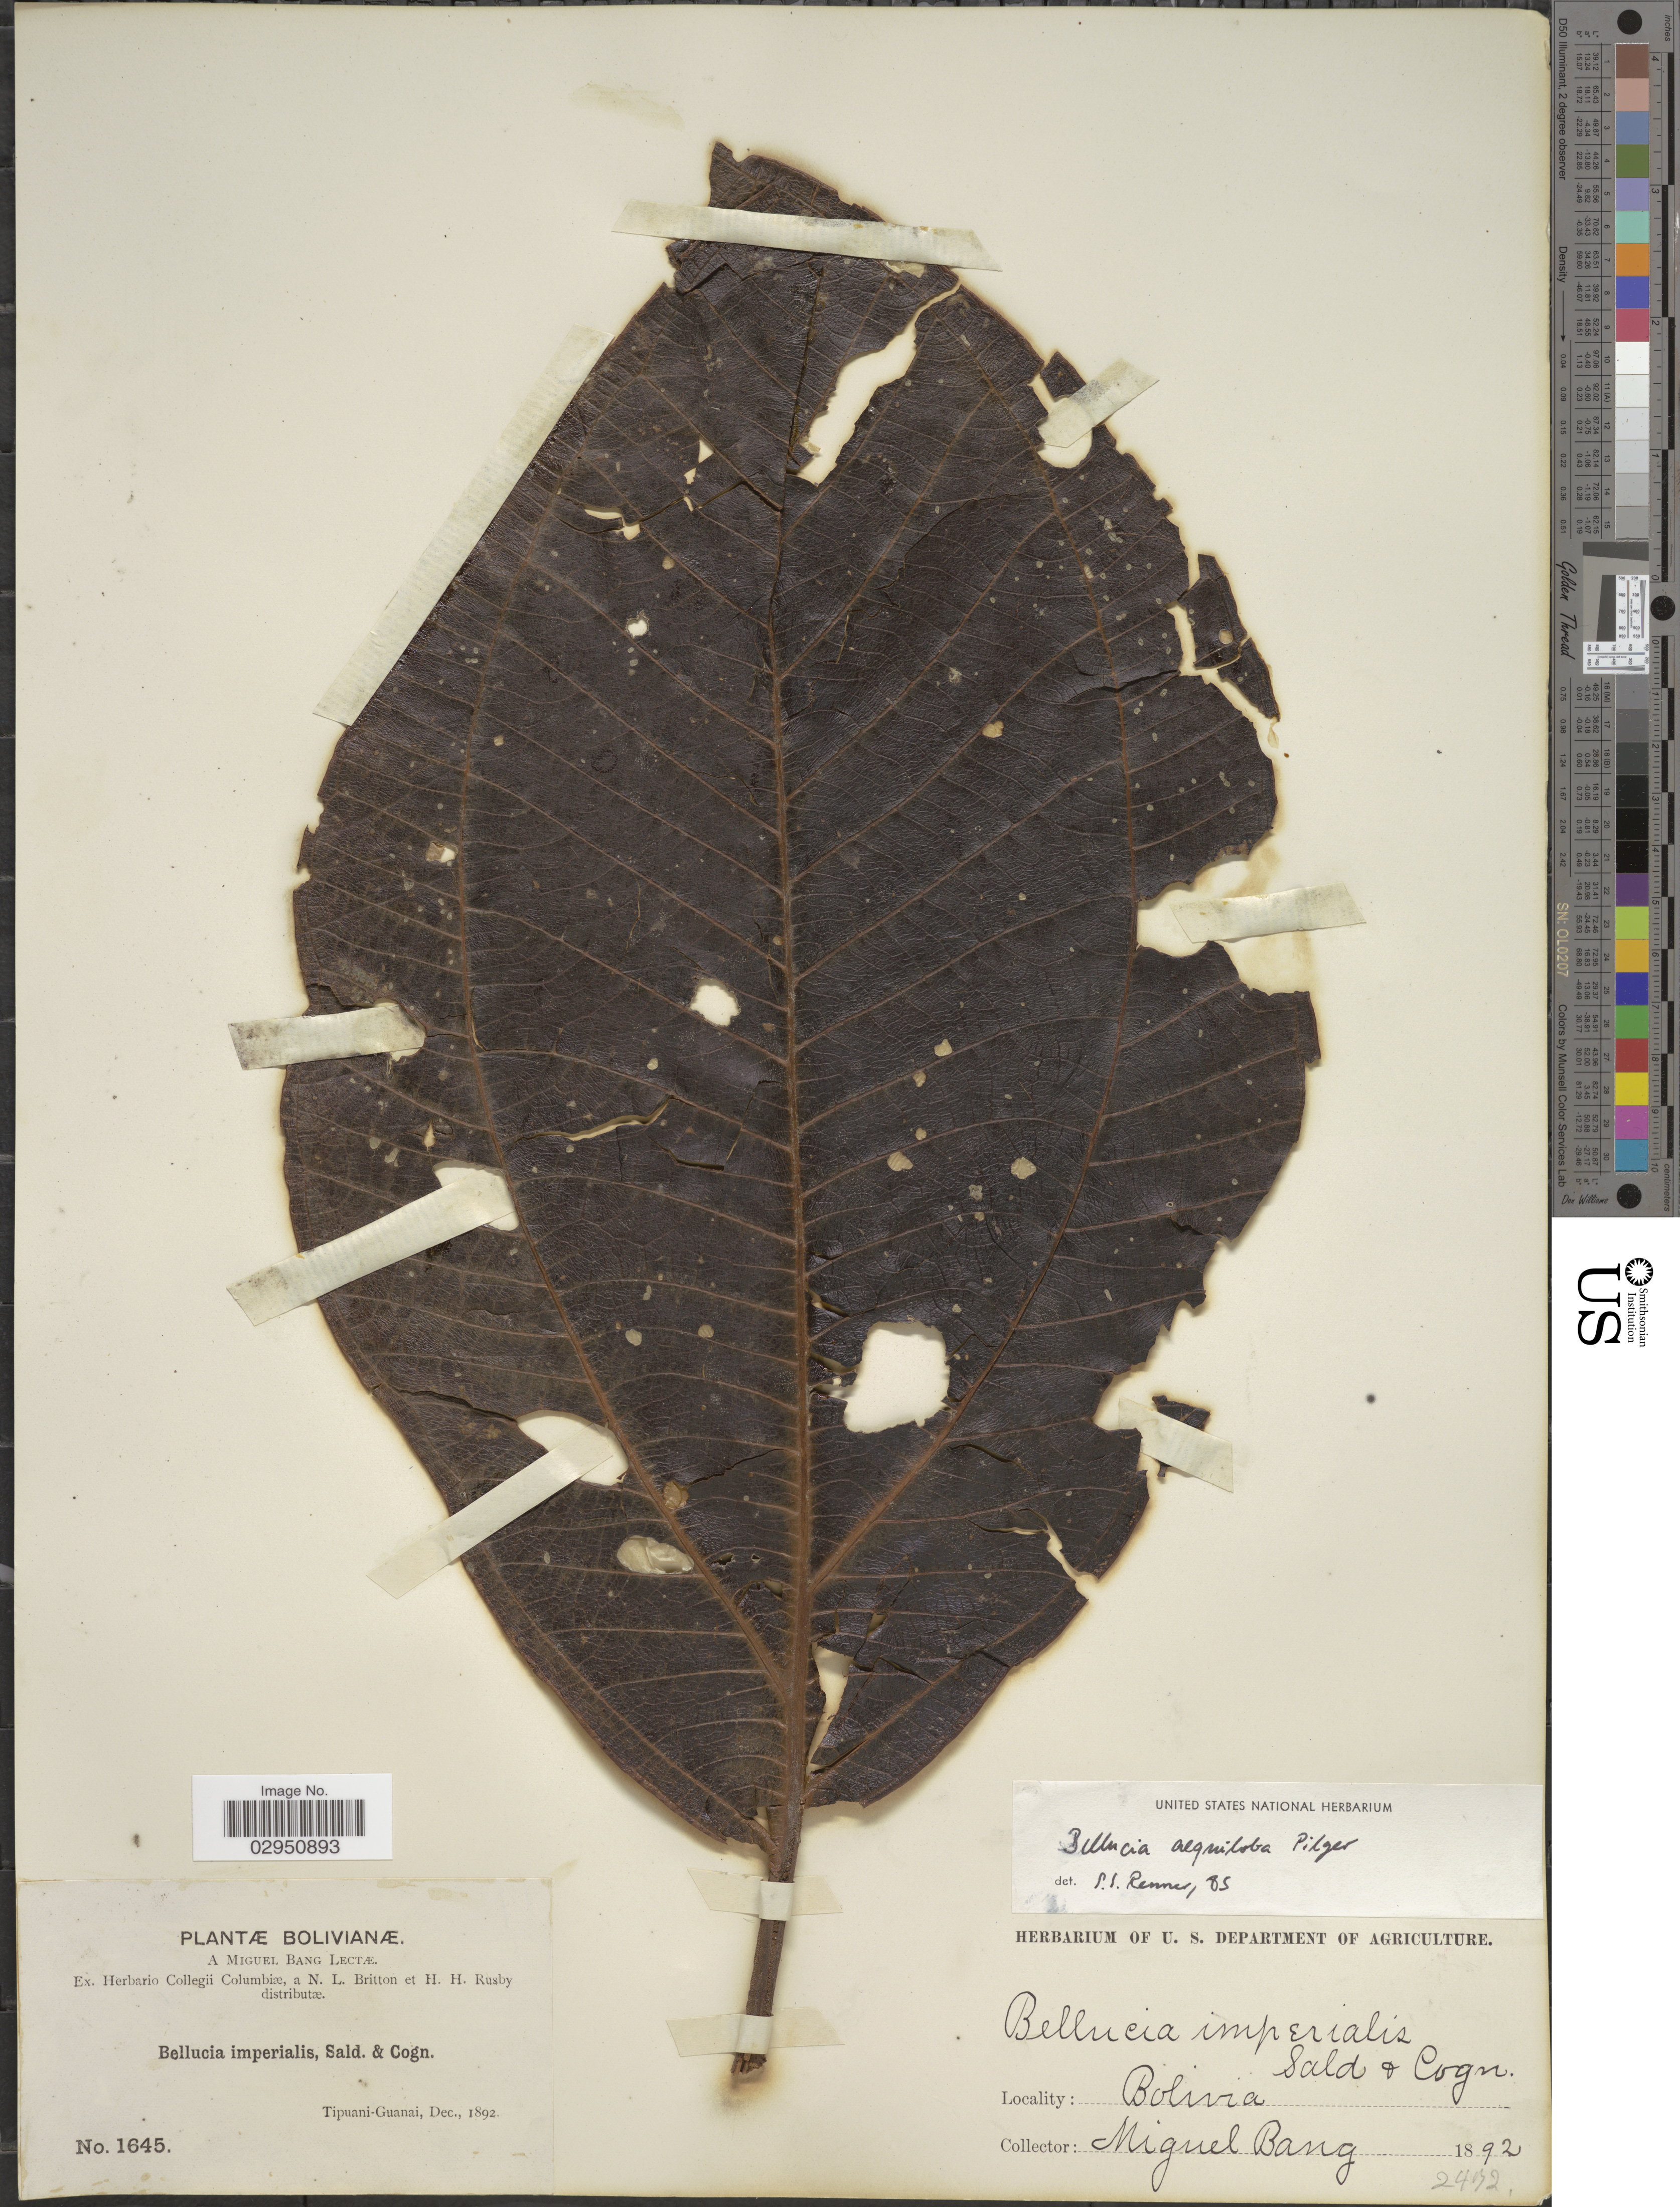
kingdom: Plantae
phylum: Tracheophyta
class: Magnoliopsida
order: Myrtales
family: Melastomataceae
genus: Bellucia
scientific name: Bellucia aequiloba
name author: Pilg.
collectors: M. Bang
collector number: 1645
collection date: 1892-12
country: Bolivia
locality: Tipuani-Guanai.